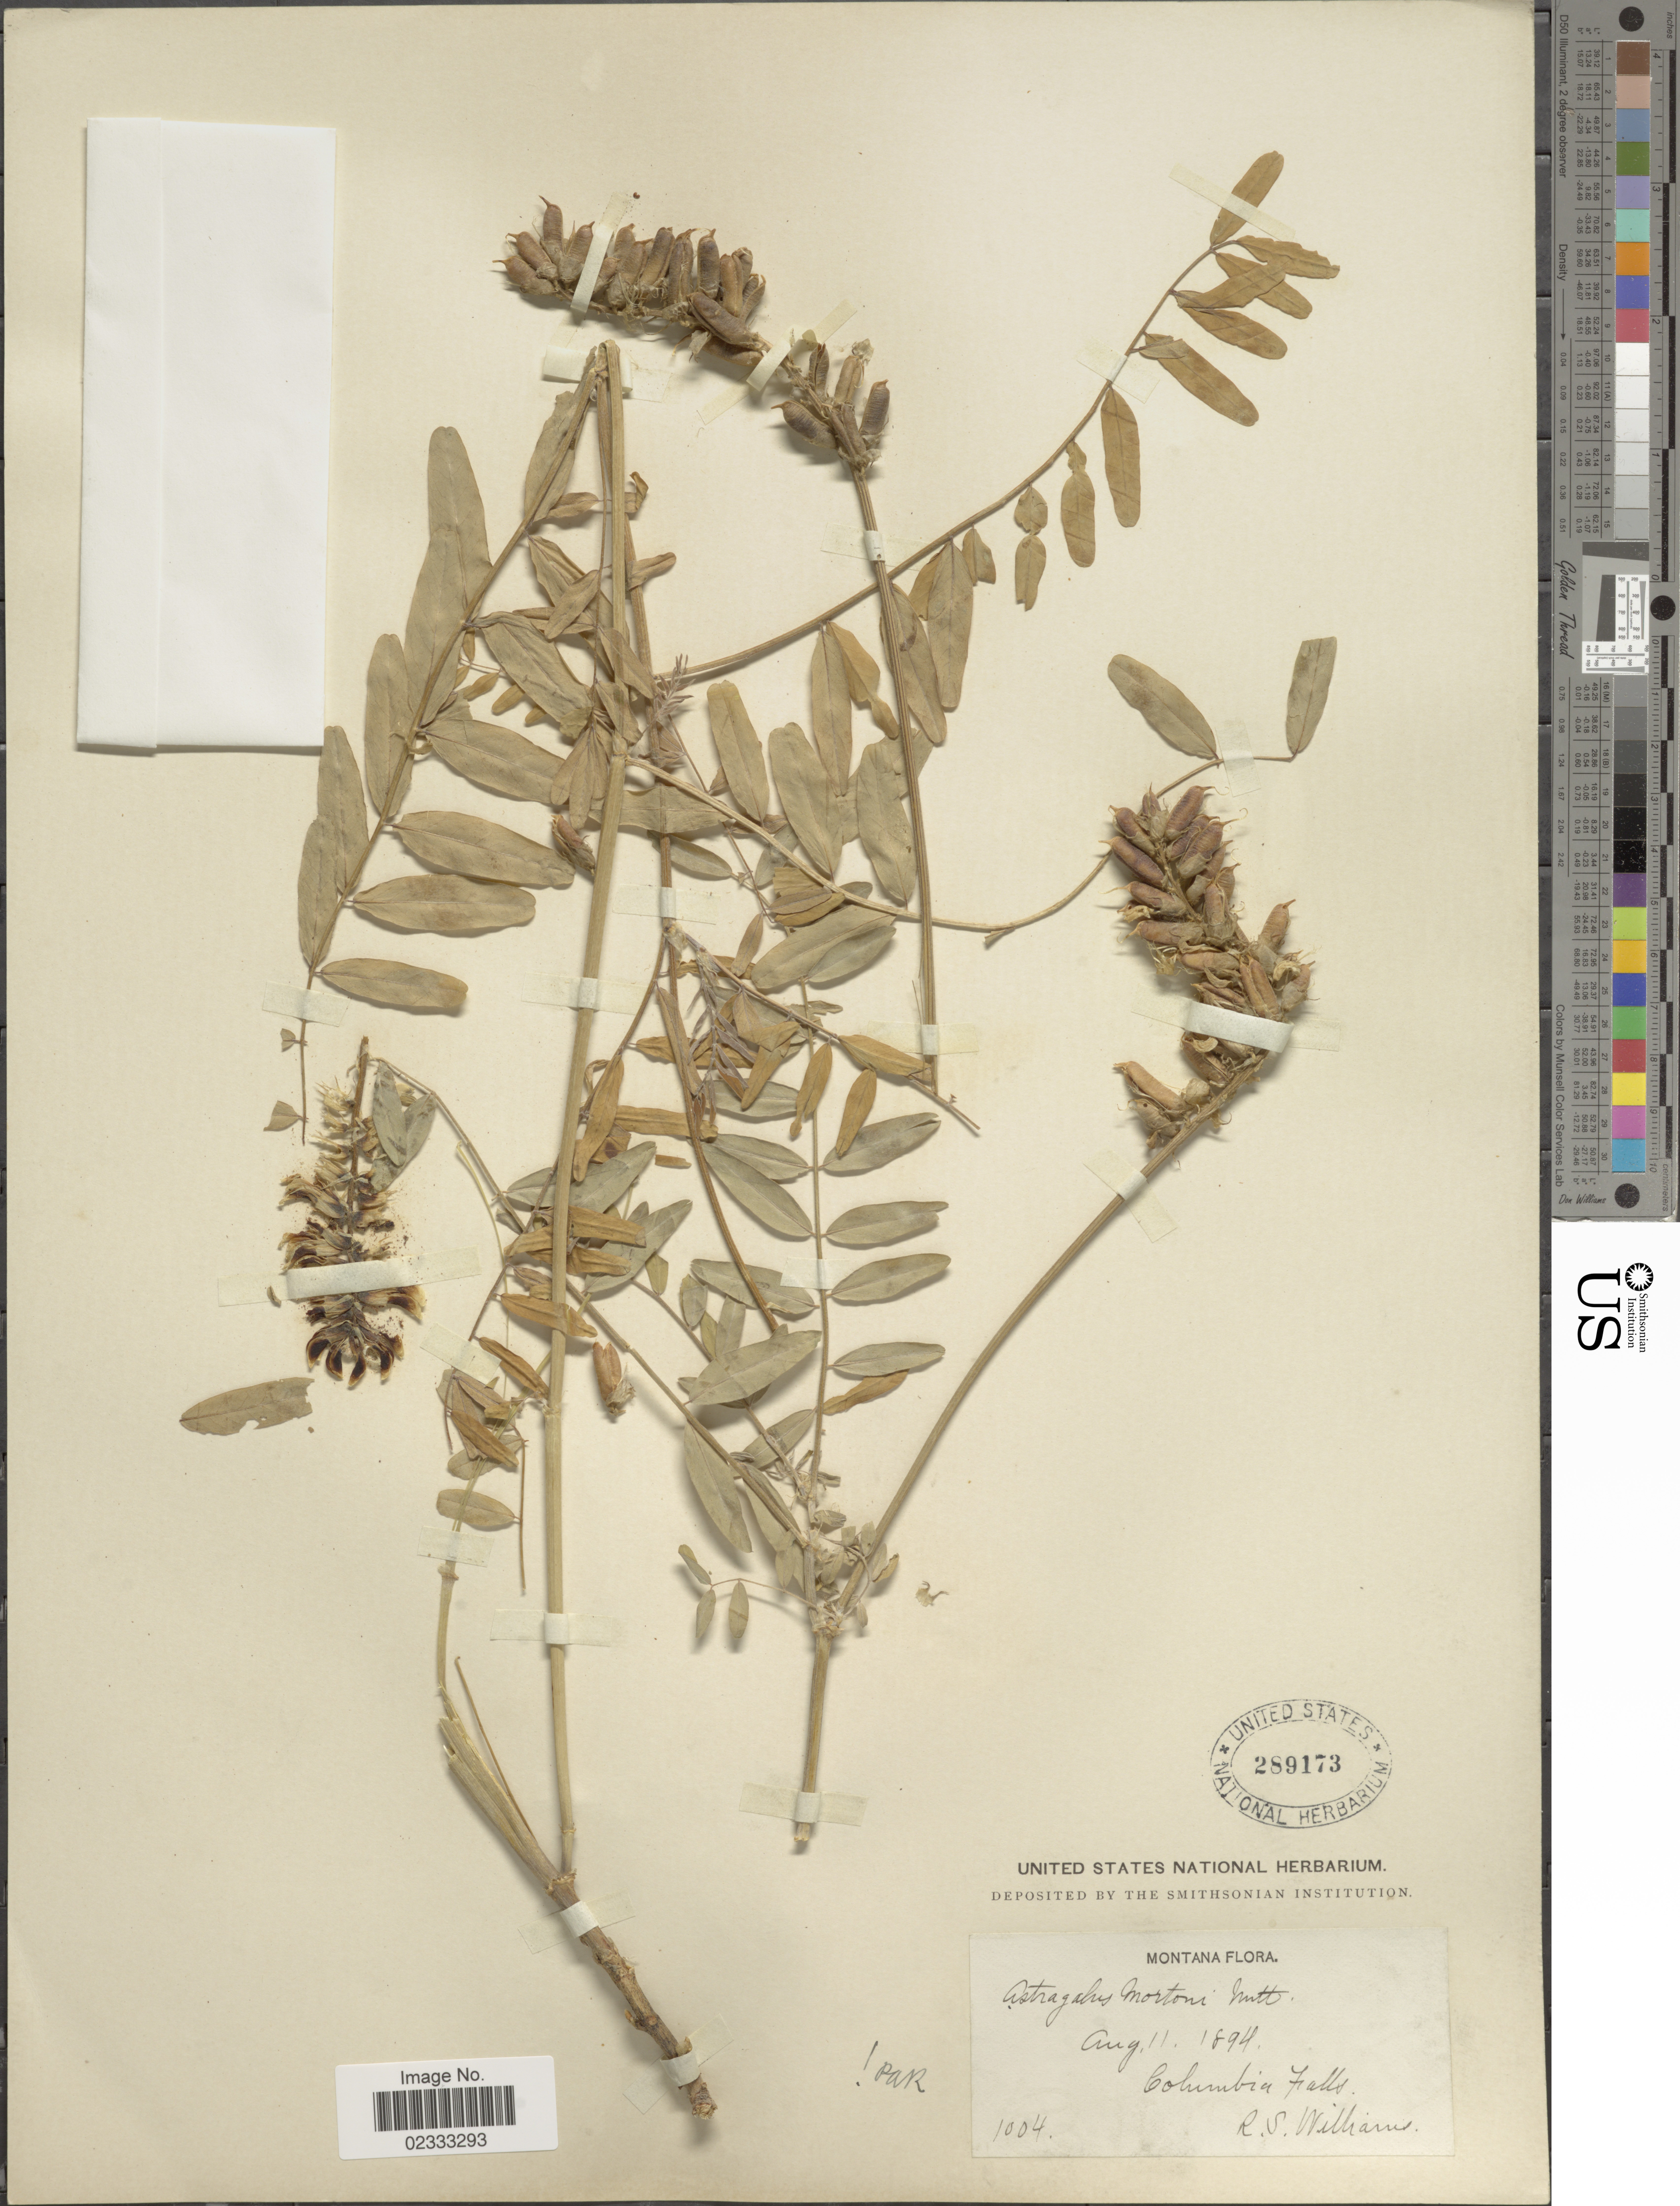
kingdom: Plantae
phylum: Tracheophyta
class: Magnoliopsida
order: Fabales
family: Fabaceae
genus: Astragalus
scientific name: Astragalus mortonii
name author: Nutt.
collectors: R. S. Williams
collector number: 1004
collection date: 1894-08-11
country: United States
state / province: Montana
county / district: Flathead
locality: Columbia Falls.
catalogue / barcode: US 289173